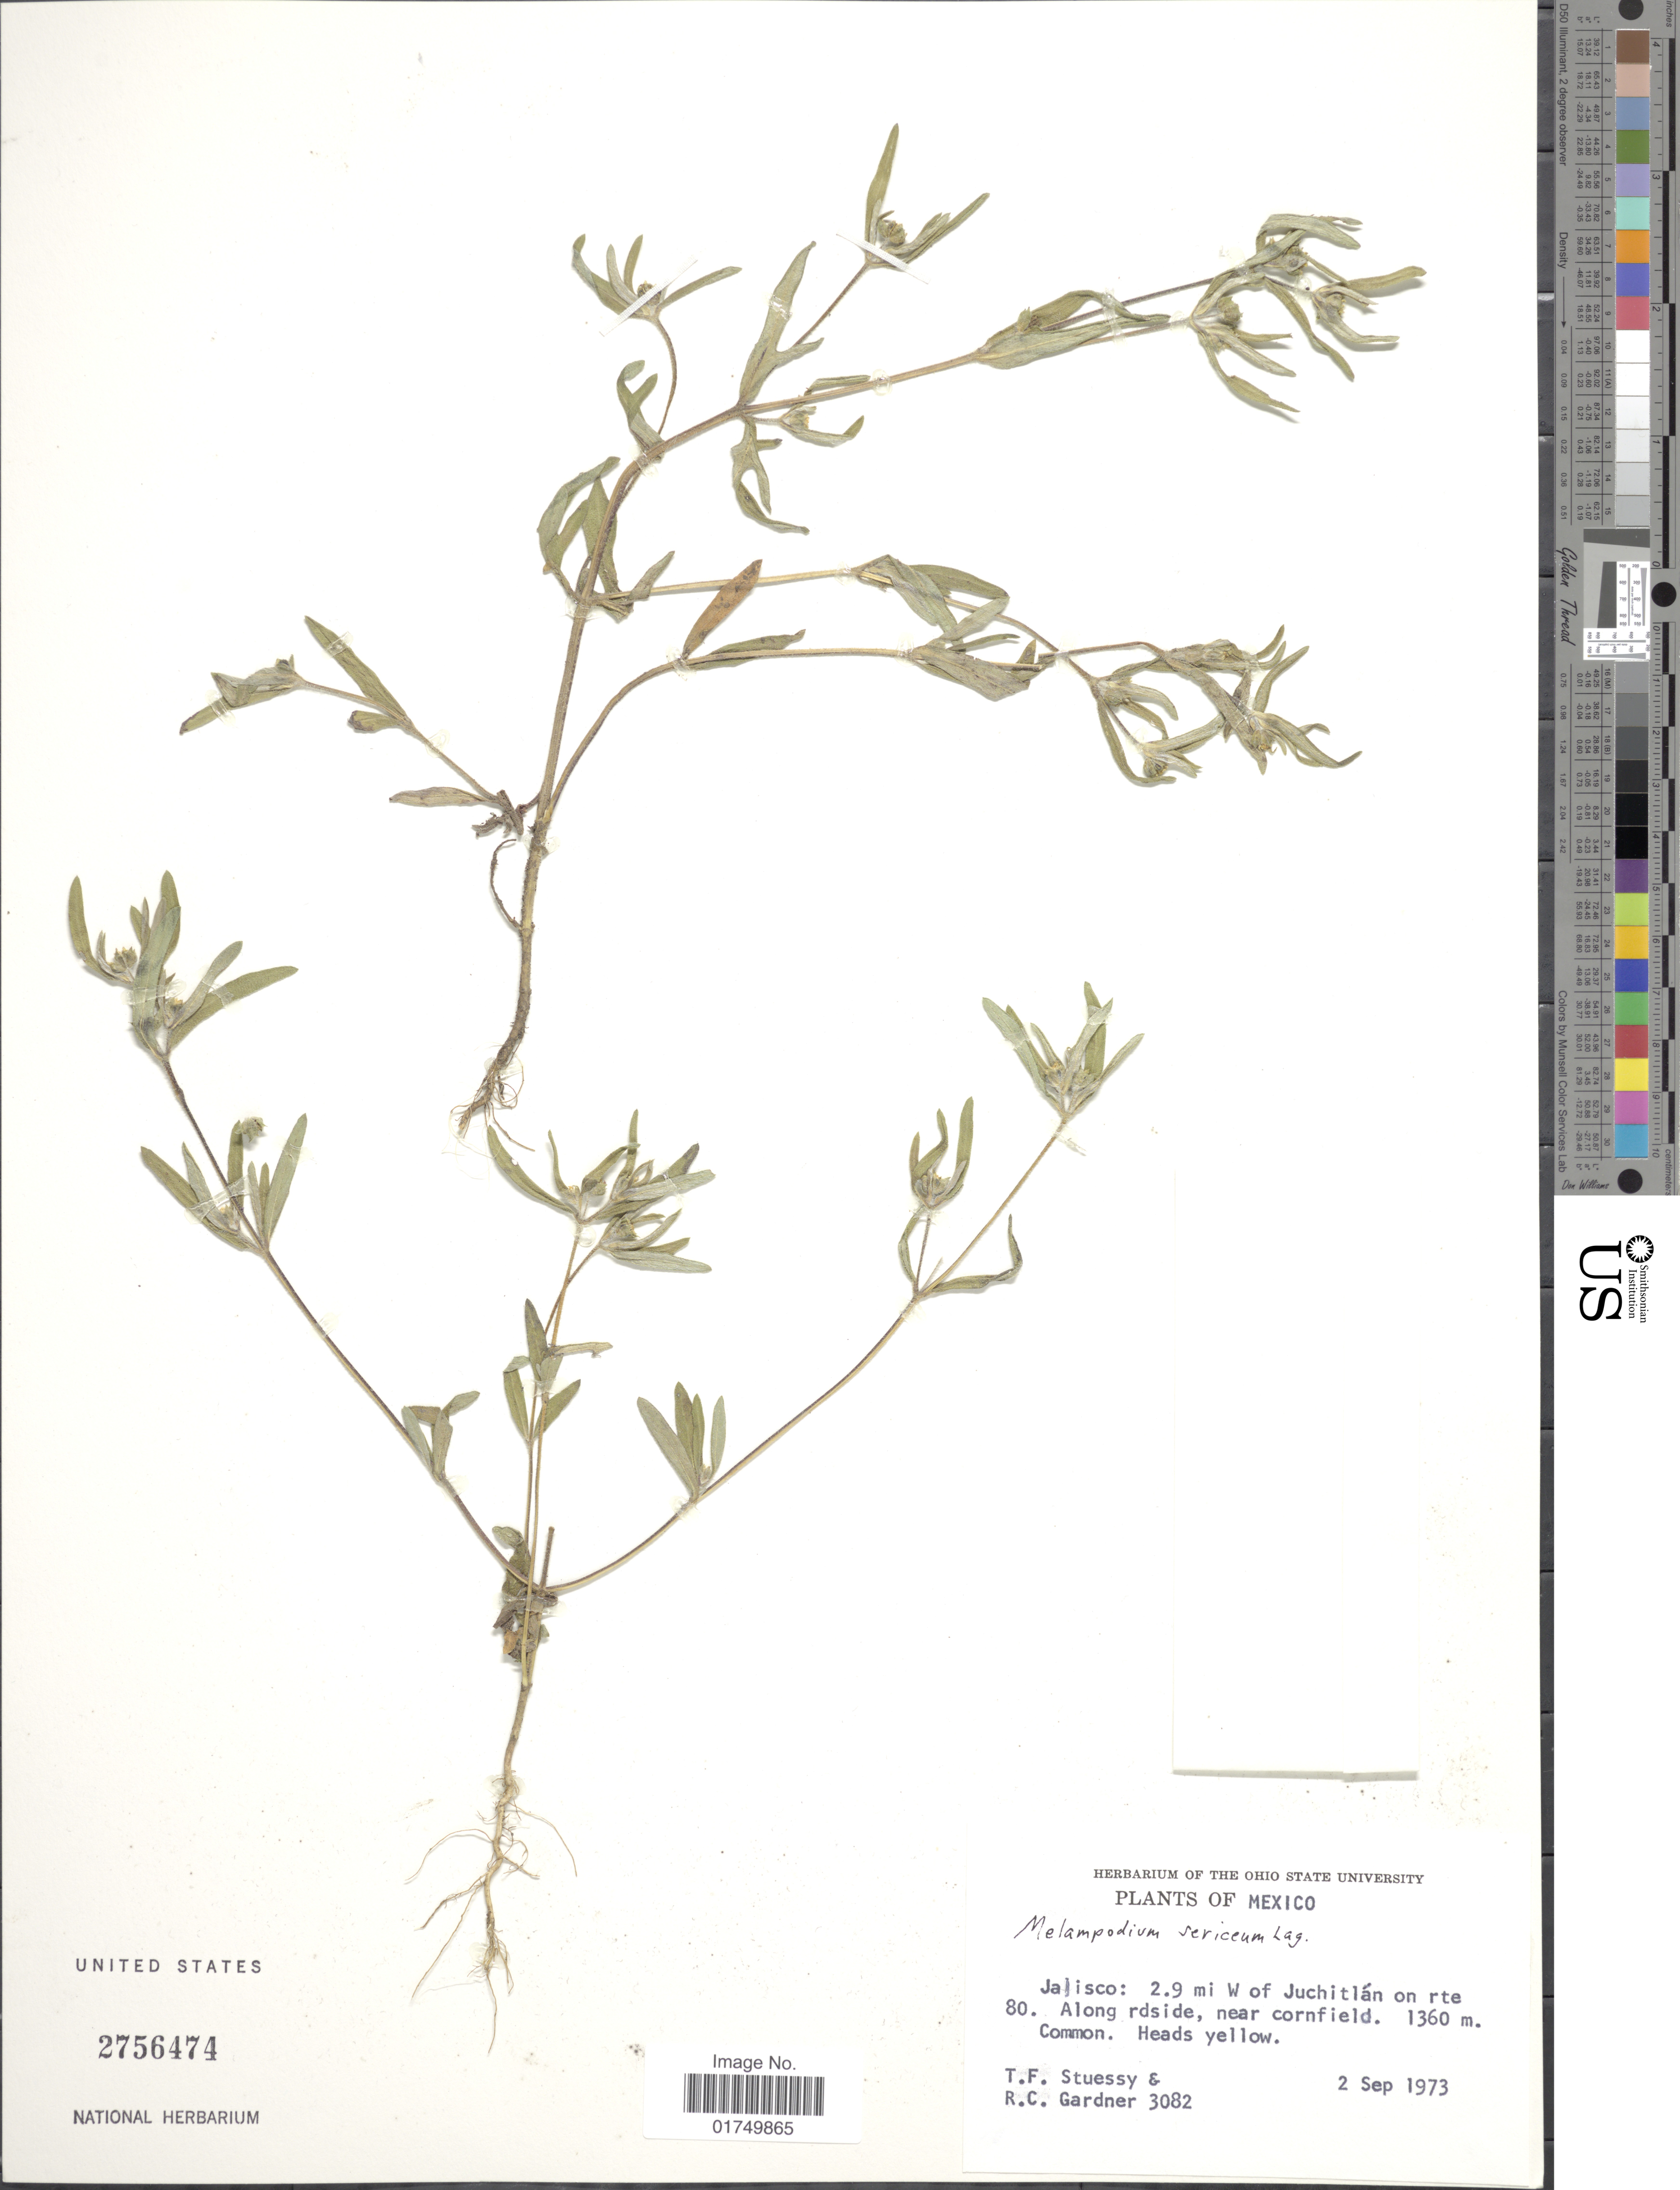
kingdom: Plantae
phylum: Tracheophyta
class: Magnoliopsida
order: Asterales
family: Asteraceae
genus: Melampodium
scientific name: Melampodium sericeum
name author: Kunth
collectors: T. Stuessy & R. C. Gardner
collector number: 3082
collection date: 1973-09-02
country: Mexico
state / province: Jalisco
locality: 2.9 mi W of Juchitlán on rte 80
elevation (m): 1360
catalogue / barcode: US 2756474